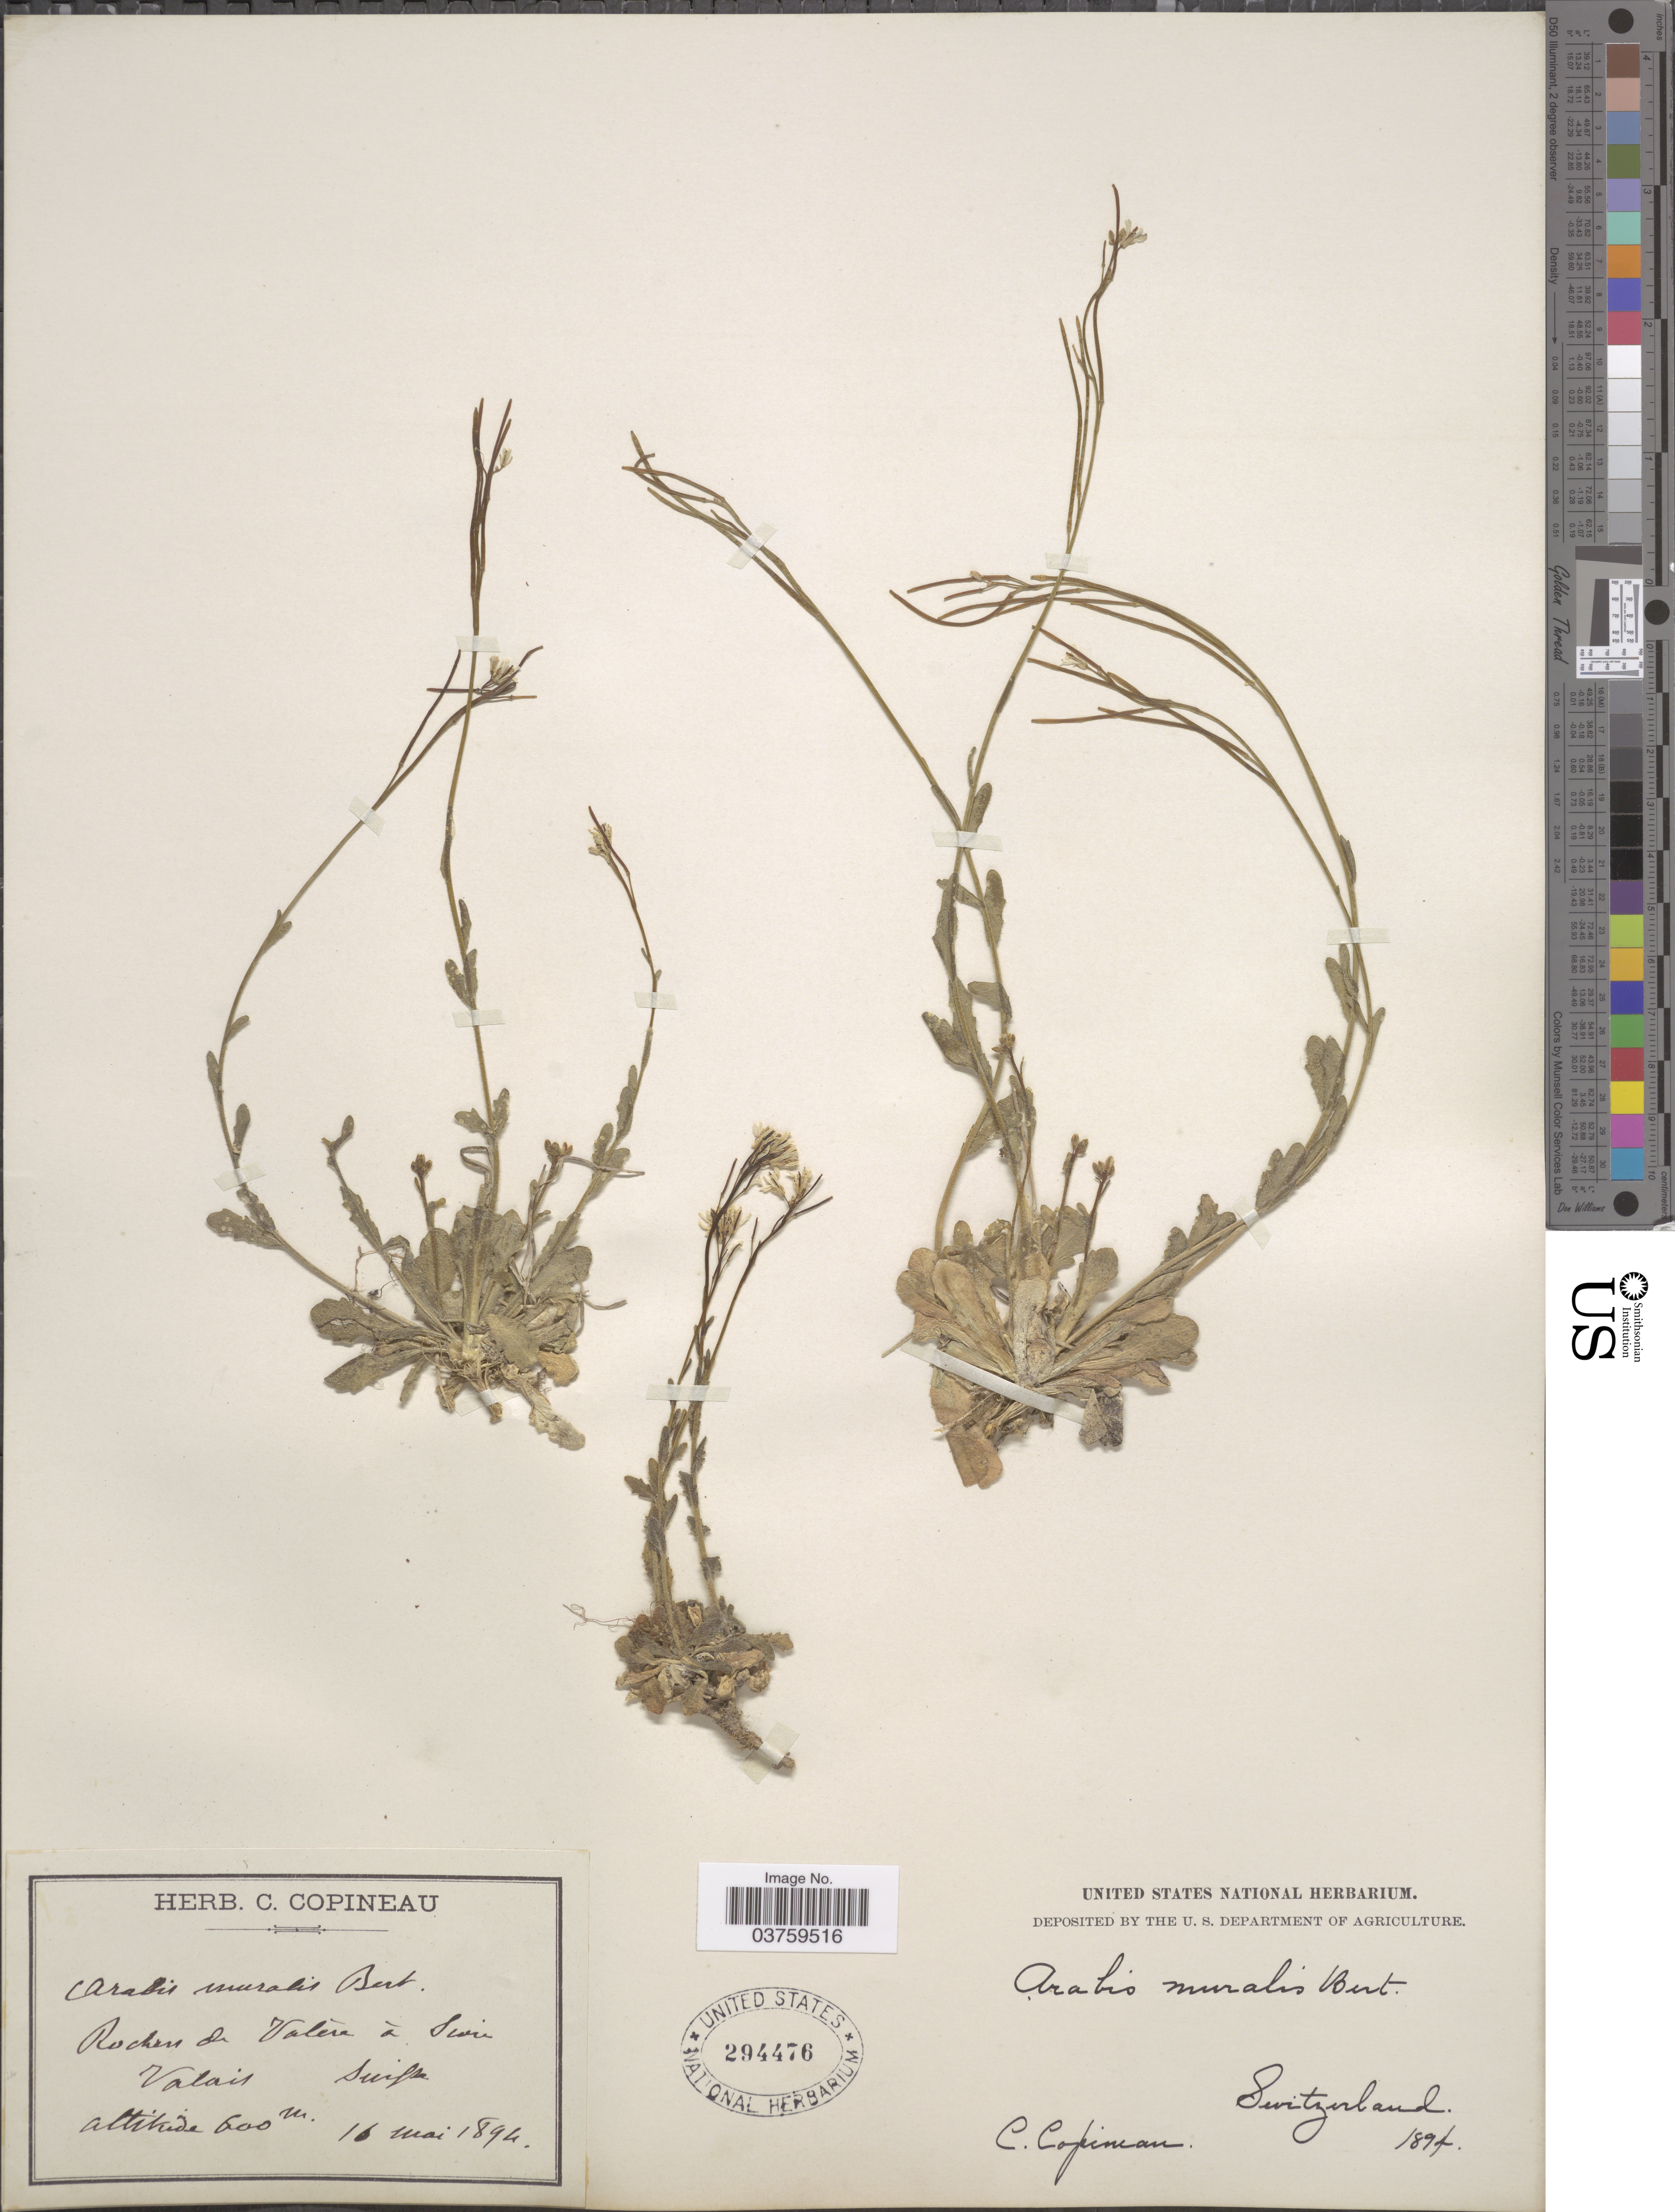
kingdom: Plantae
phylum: Tracheophyta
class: Magnoliopsida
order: Brassicales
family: Brassicaceae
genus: Arabis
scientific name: Arabis muralis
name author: Bertol.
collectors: C. Copineau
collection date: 1894-05-16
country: Switzerland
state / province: Valais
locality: Rochen d Valira á Swi* Valais Suisse.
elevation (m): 600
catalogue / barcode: US 294476